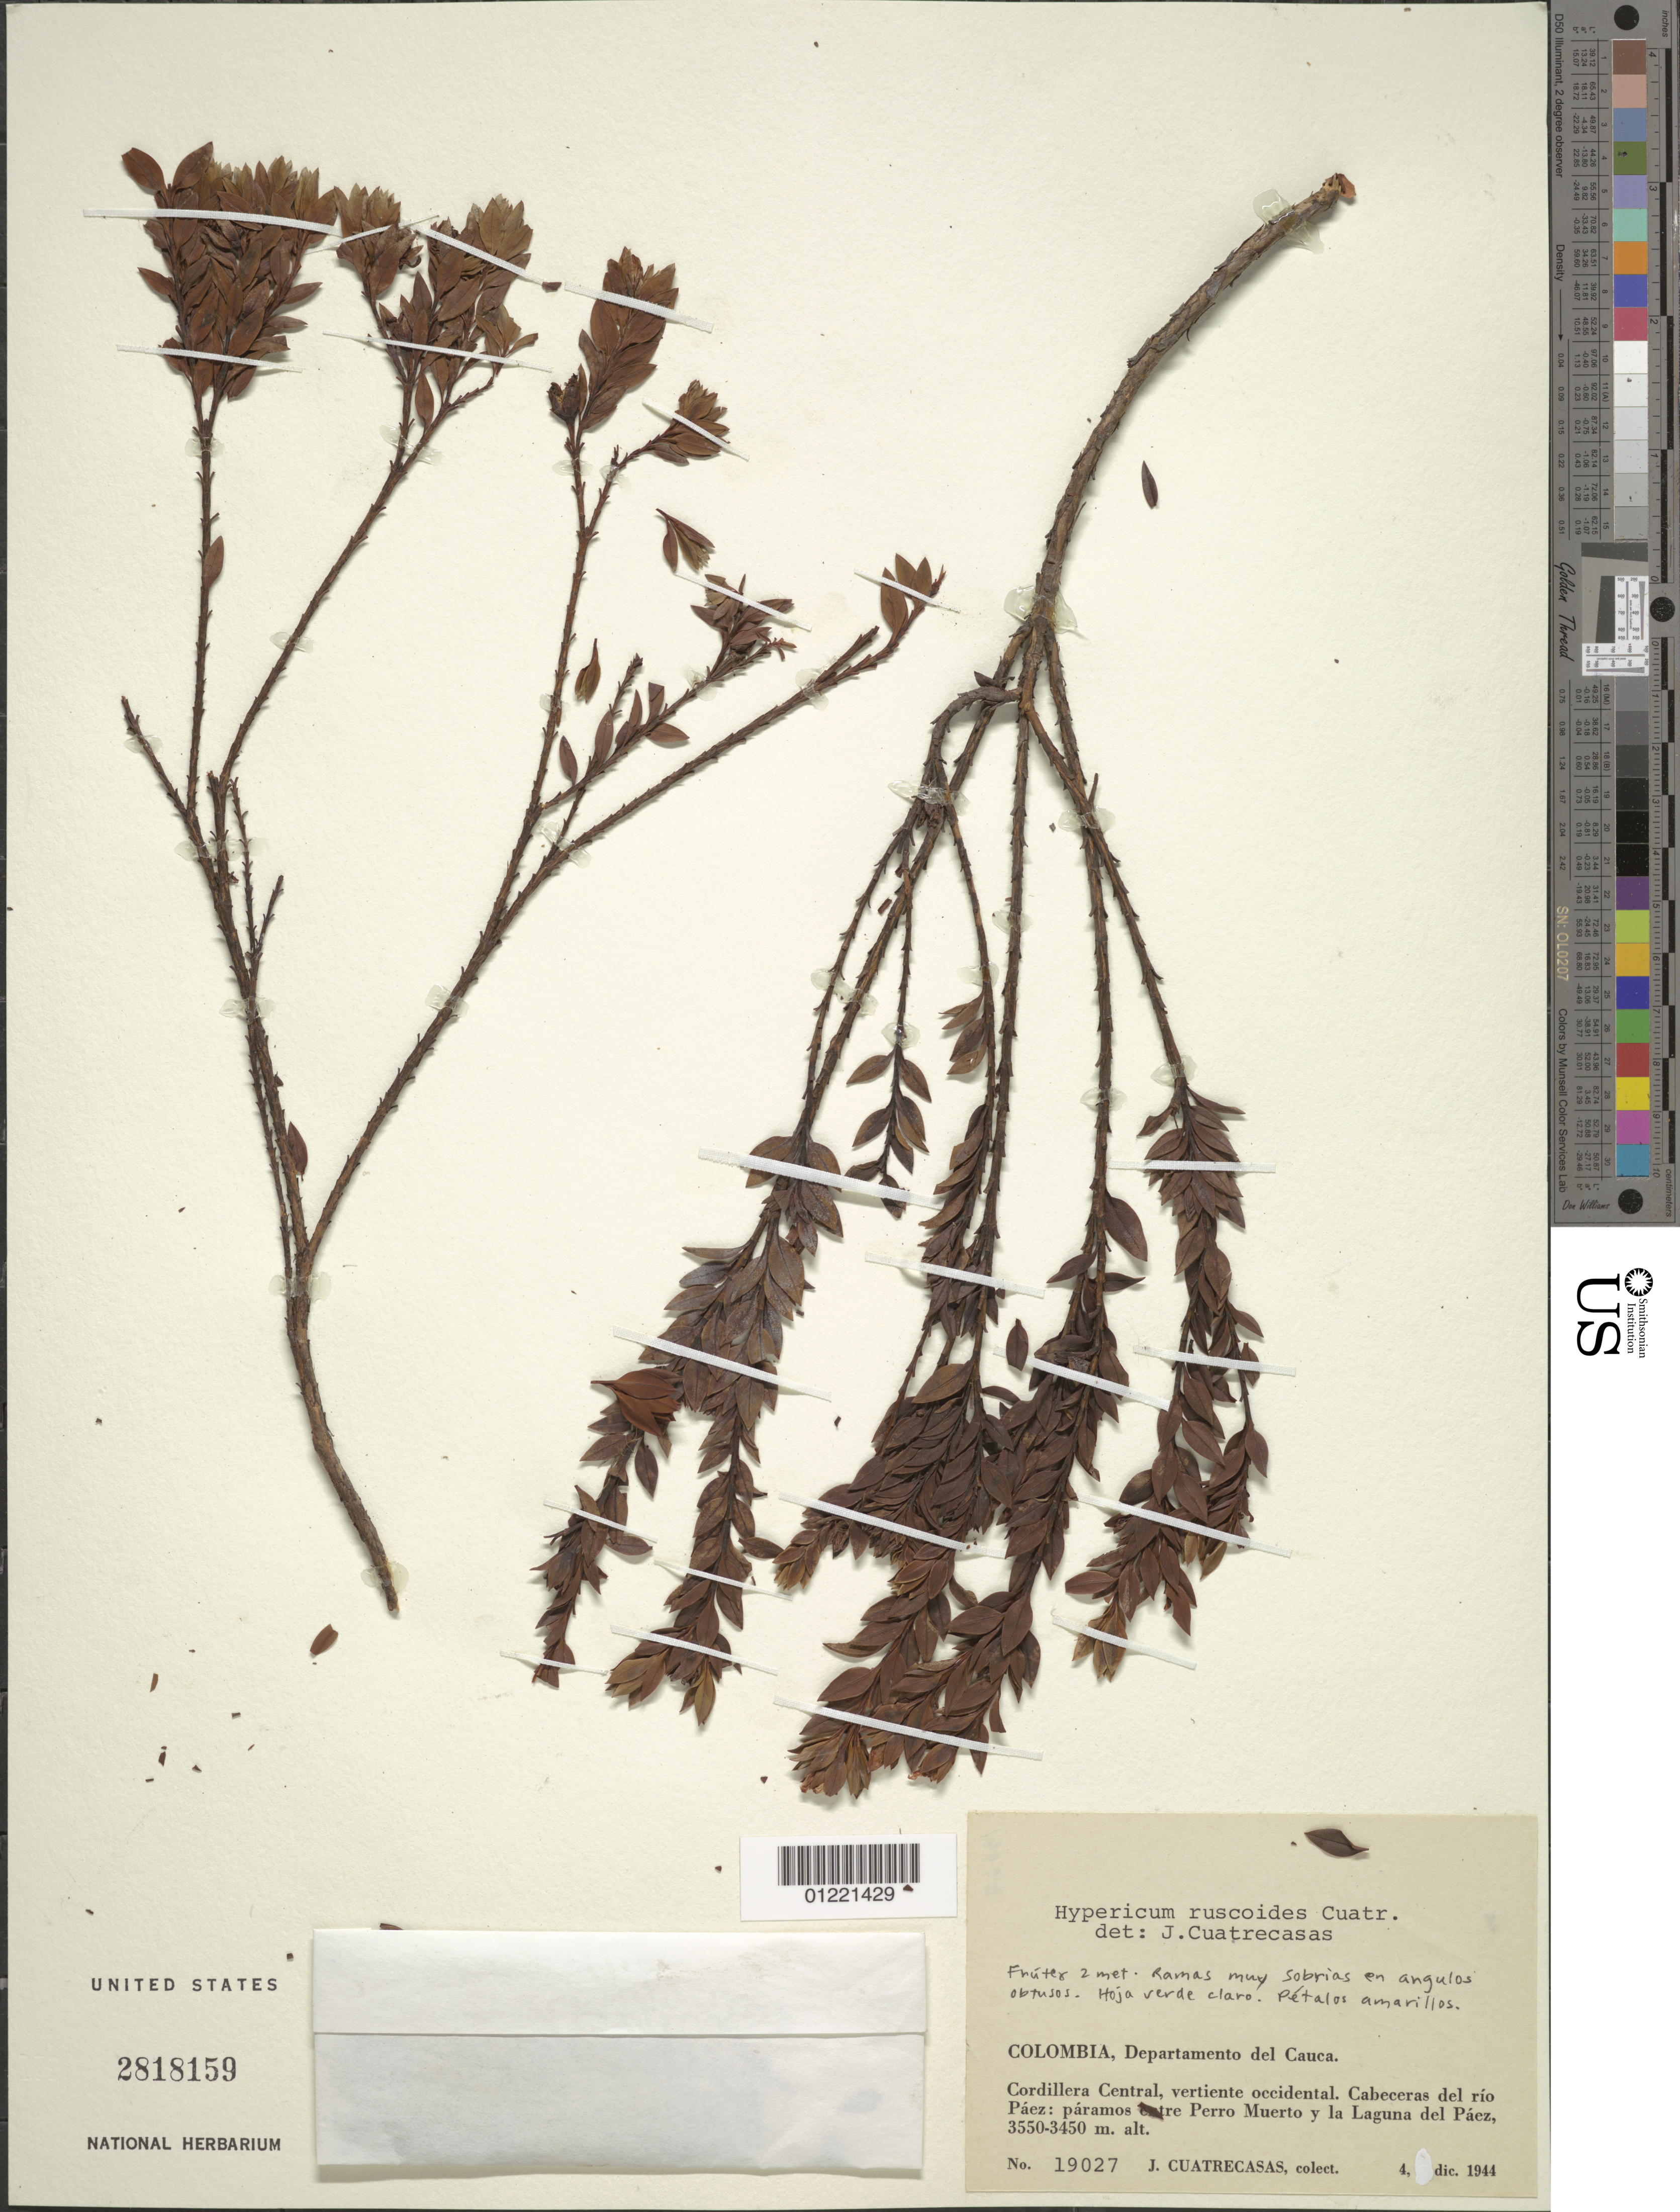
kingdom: Plantae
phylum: Tracheophyta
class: Magnoliopsida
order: Malpighiales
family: Hypericaceae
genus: Hypericum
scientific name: Hypericum ruscoides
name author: Cuatrec.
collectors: J. Cuatrecasas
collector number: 19027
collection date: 1944-12-04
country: Colombia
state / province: Cauca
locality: Cordillera Central, vertiente occidental. Cabeceras del rio Paez: paramos entre Perro Muerto y la Laguna del Paez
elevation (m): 3450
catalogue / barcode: US 2818159